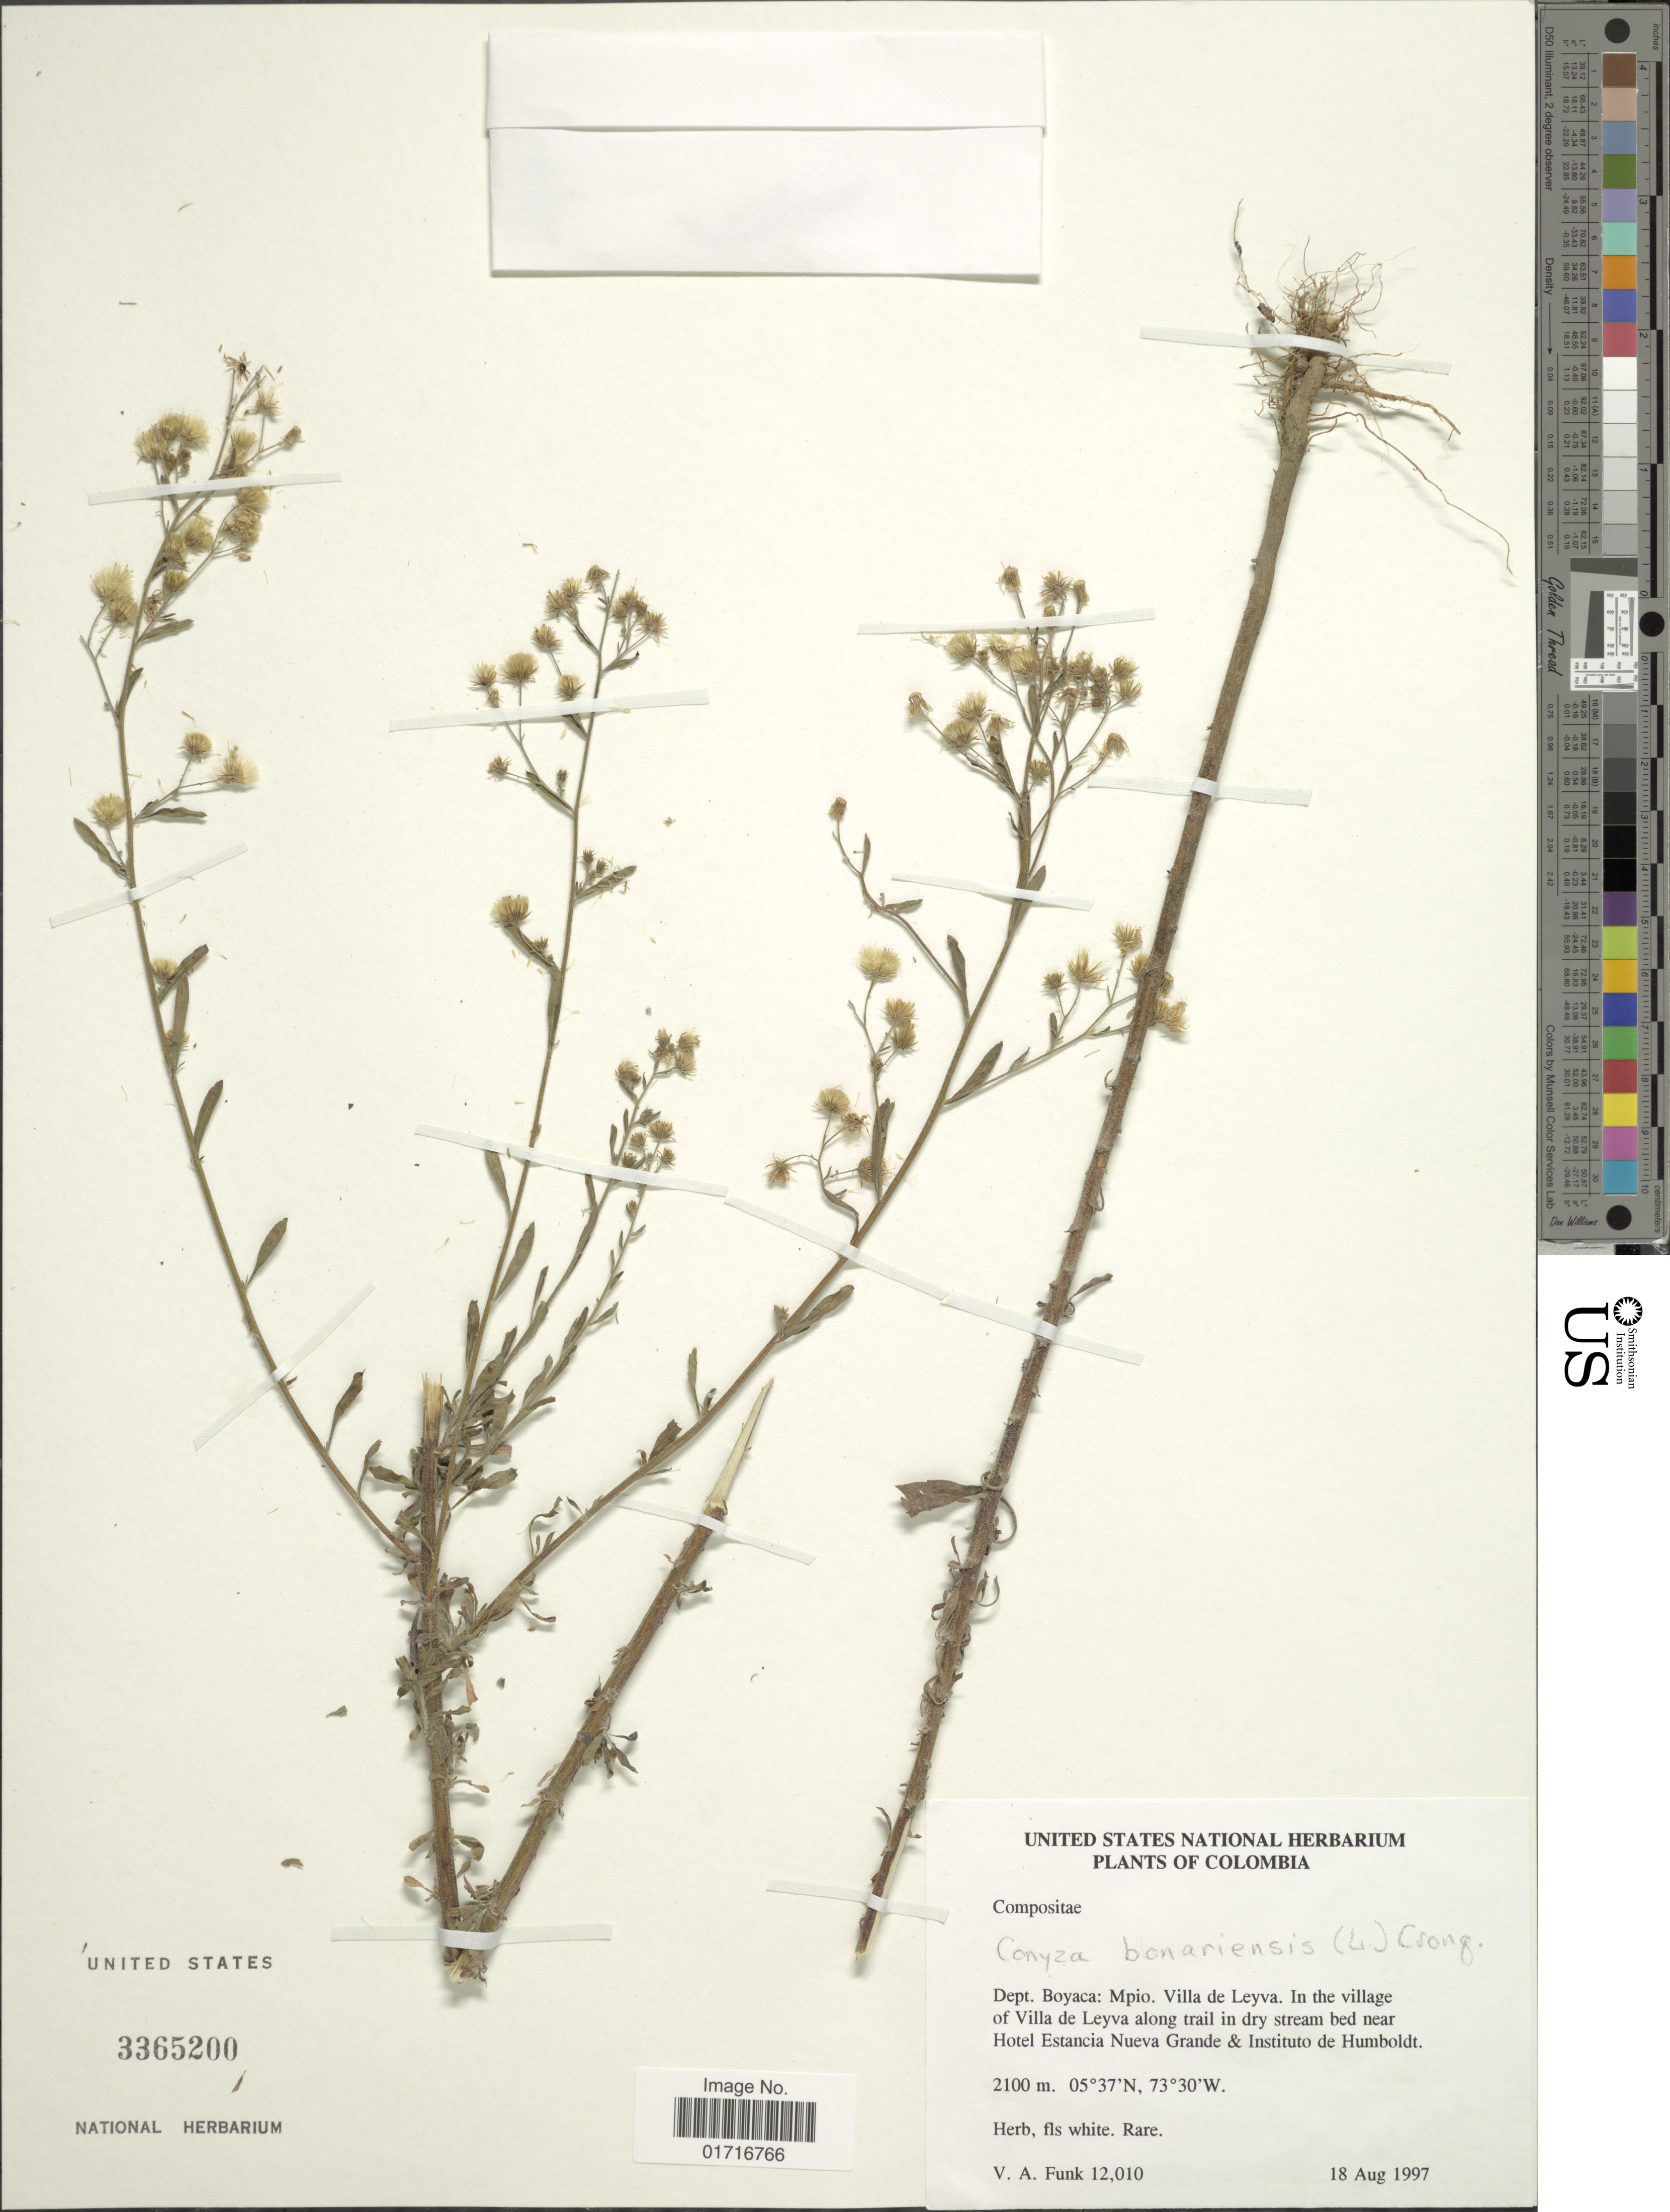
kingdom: Plantae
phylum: Tracheophyta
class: Magnoliopsida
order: Asterales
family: Asteraceae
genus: Conyza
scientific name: Conyza bonariensis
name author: (L.) Cronq.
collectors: V. Funk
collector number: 12010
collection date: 1997-08-18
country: Colombia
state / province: Boyacá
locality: Dept. Boyaca: Mpio, Villa de Leyva. In de Village of Villa de Leyva along trail om dry stream bed near Hotel Estancia Nueva Grande & Instituto de Humboldt.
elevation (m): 2100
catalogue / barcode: US 3365200